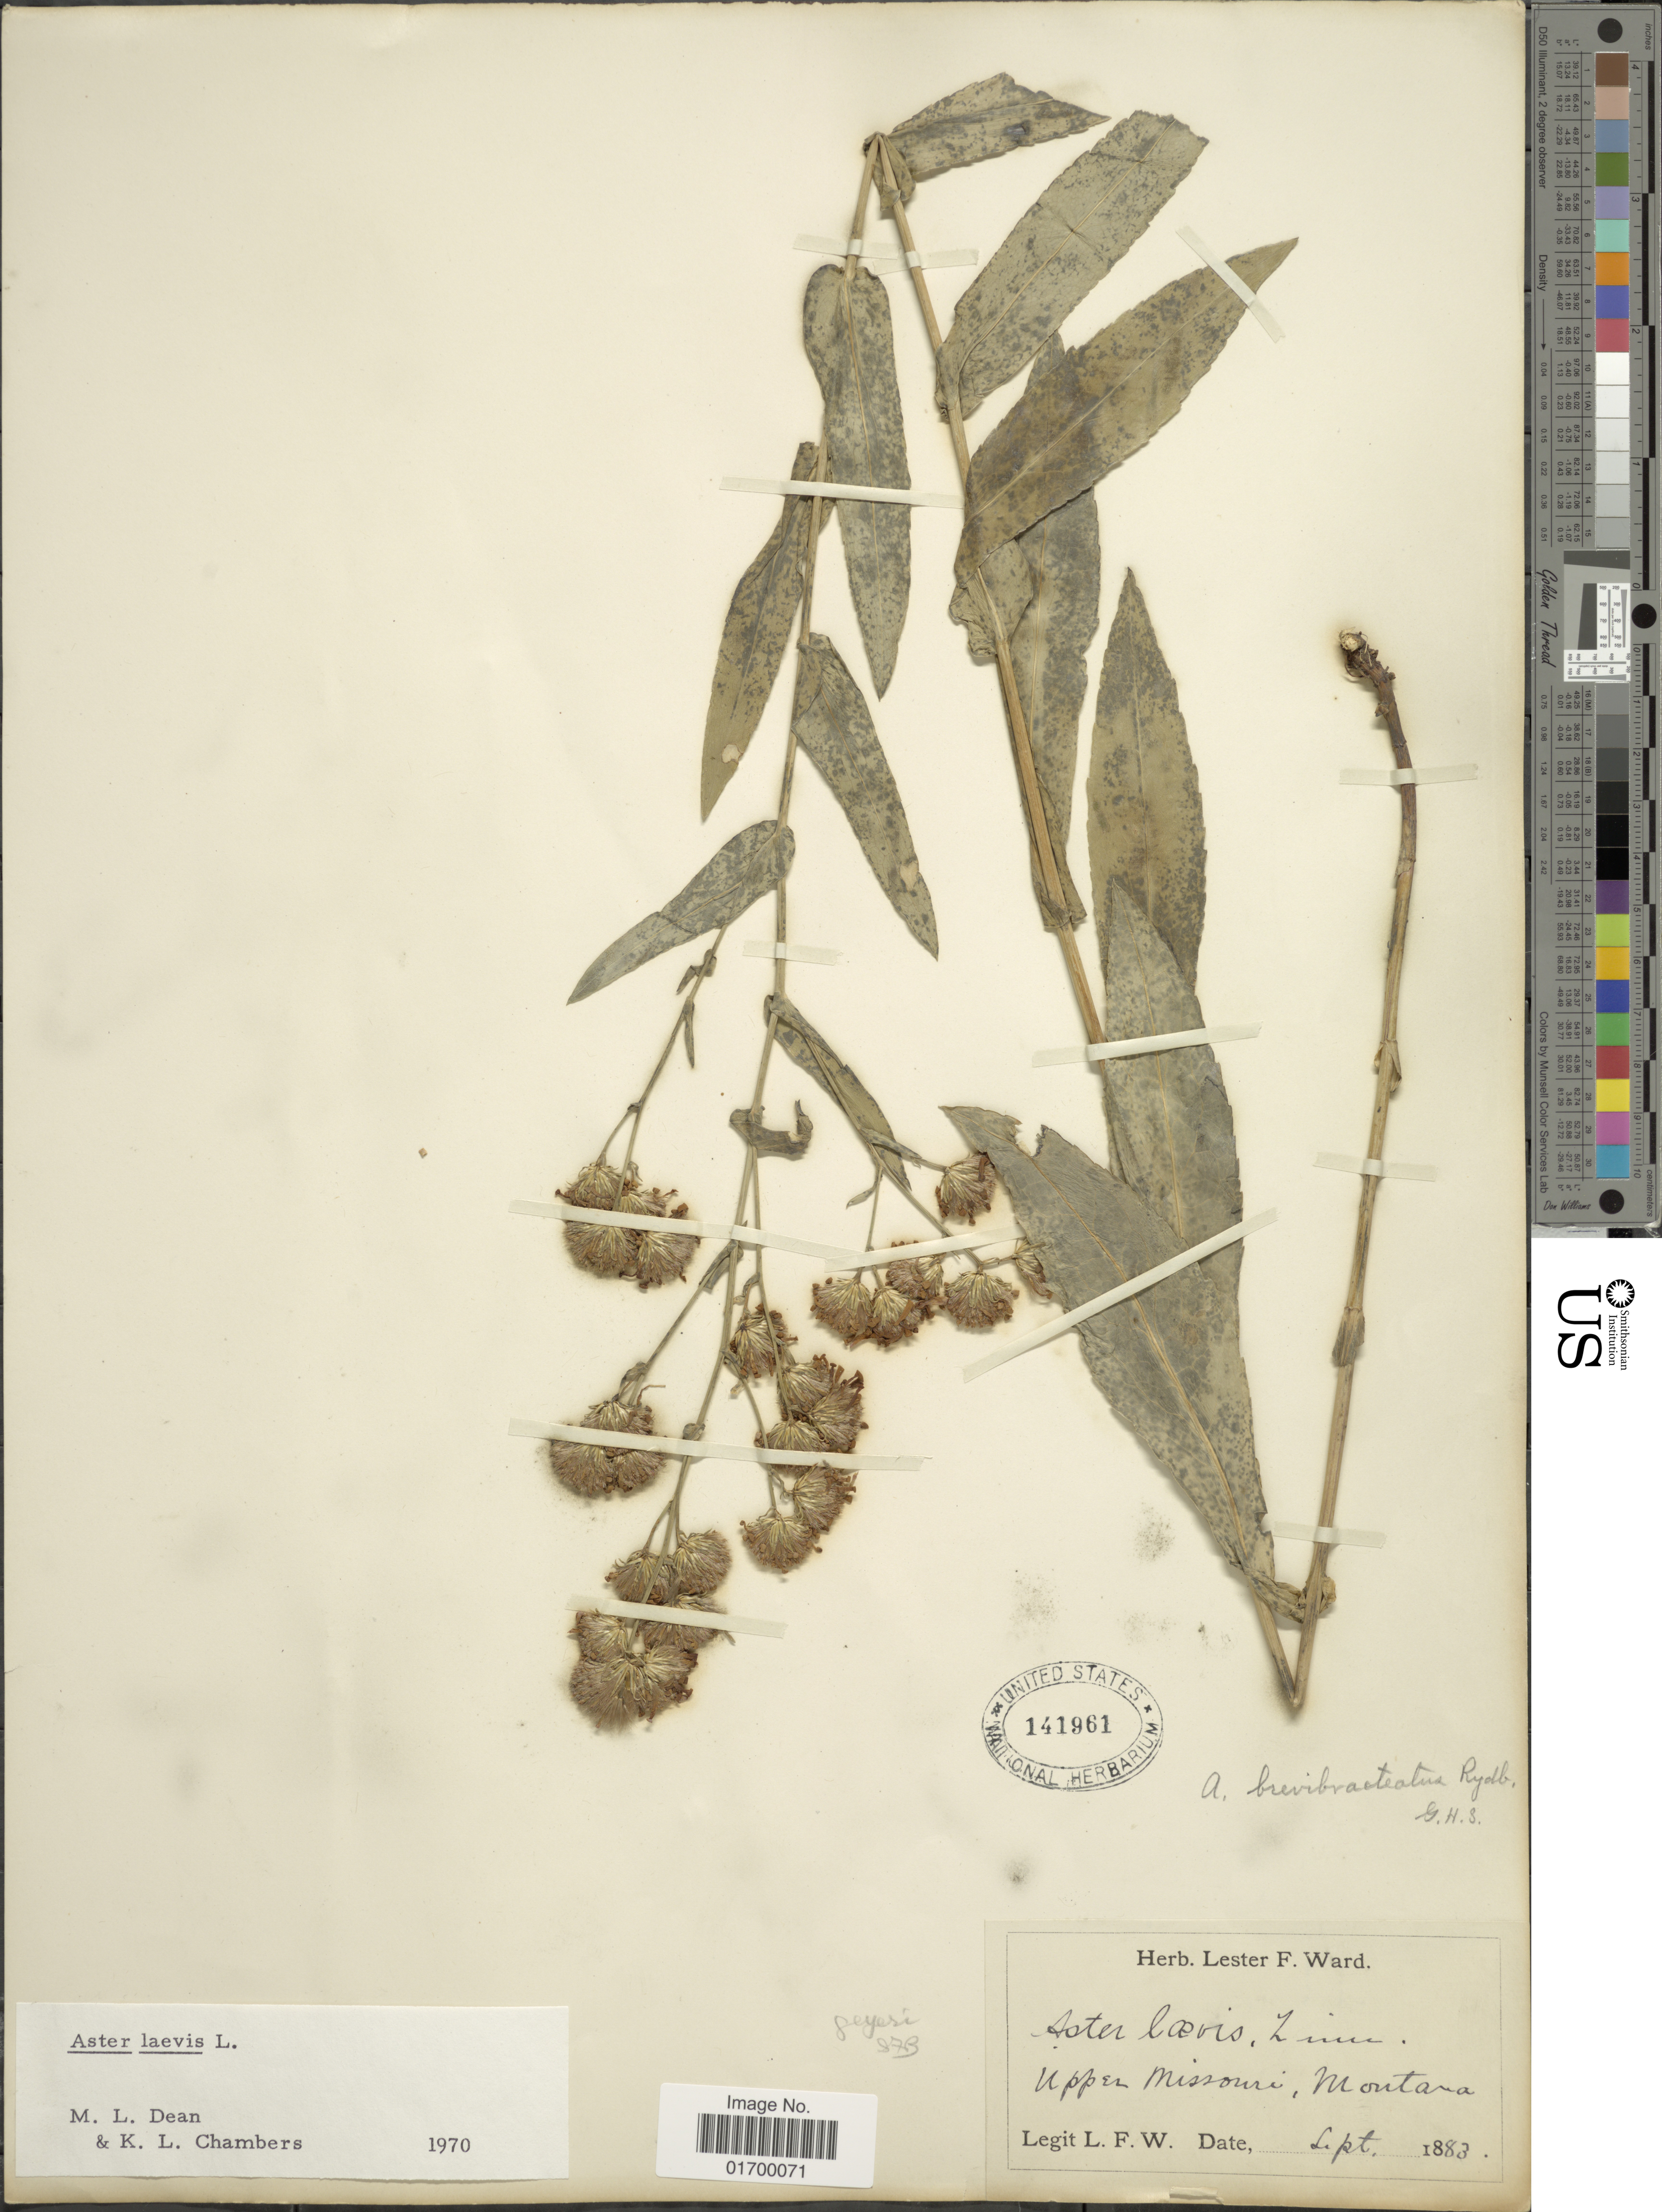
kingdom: Plantae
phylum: Tracheophyta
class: Magnoliopsida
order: Asterales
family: Asteraceae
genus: Symphyotrichum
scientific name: Symphyotrichum laeve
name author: (L.) Á. Löve & D. Löve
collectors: L. F. Ward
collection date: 1883-09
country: United States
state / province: Montana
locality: Upper Missouri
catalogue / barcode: US 141961